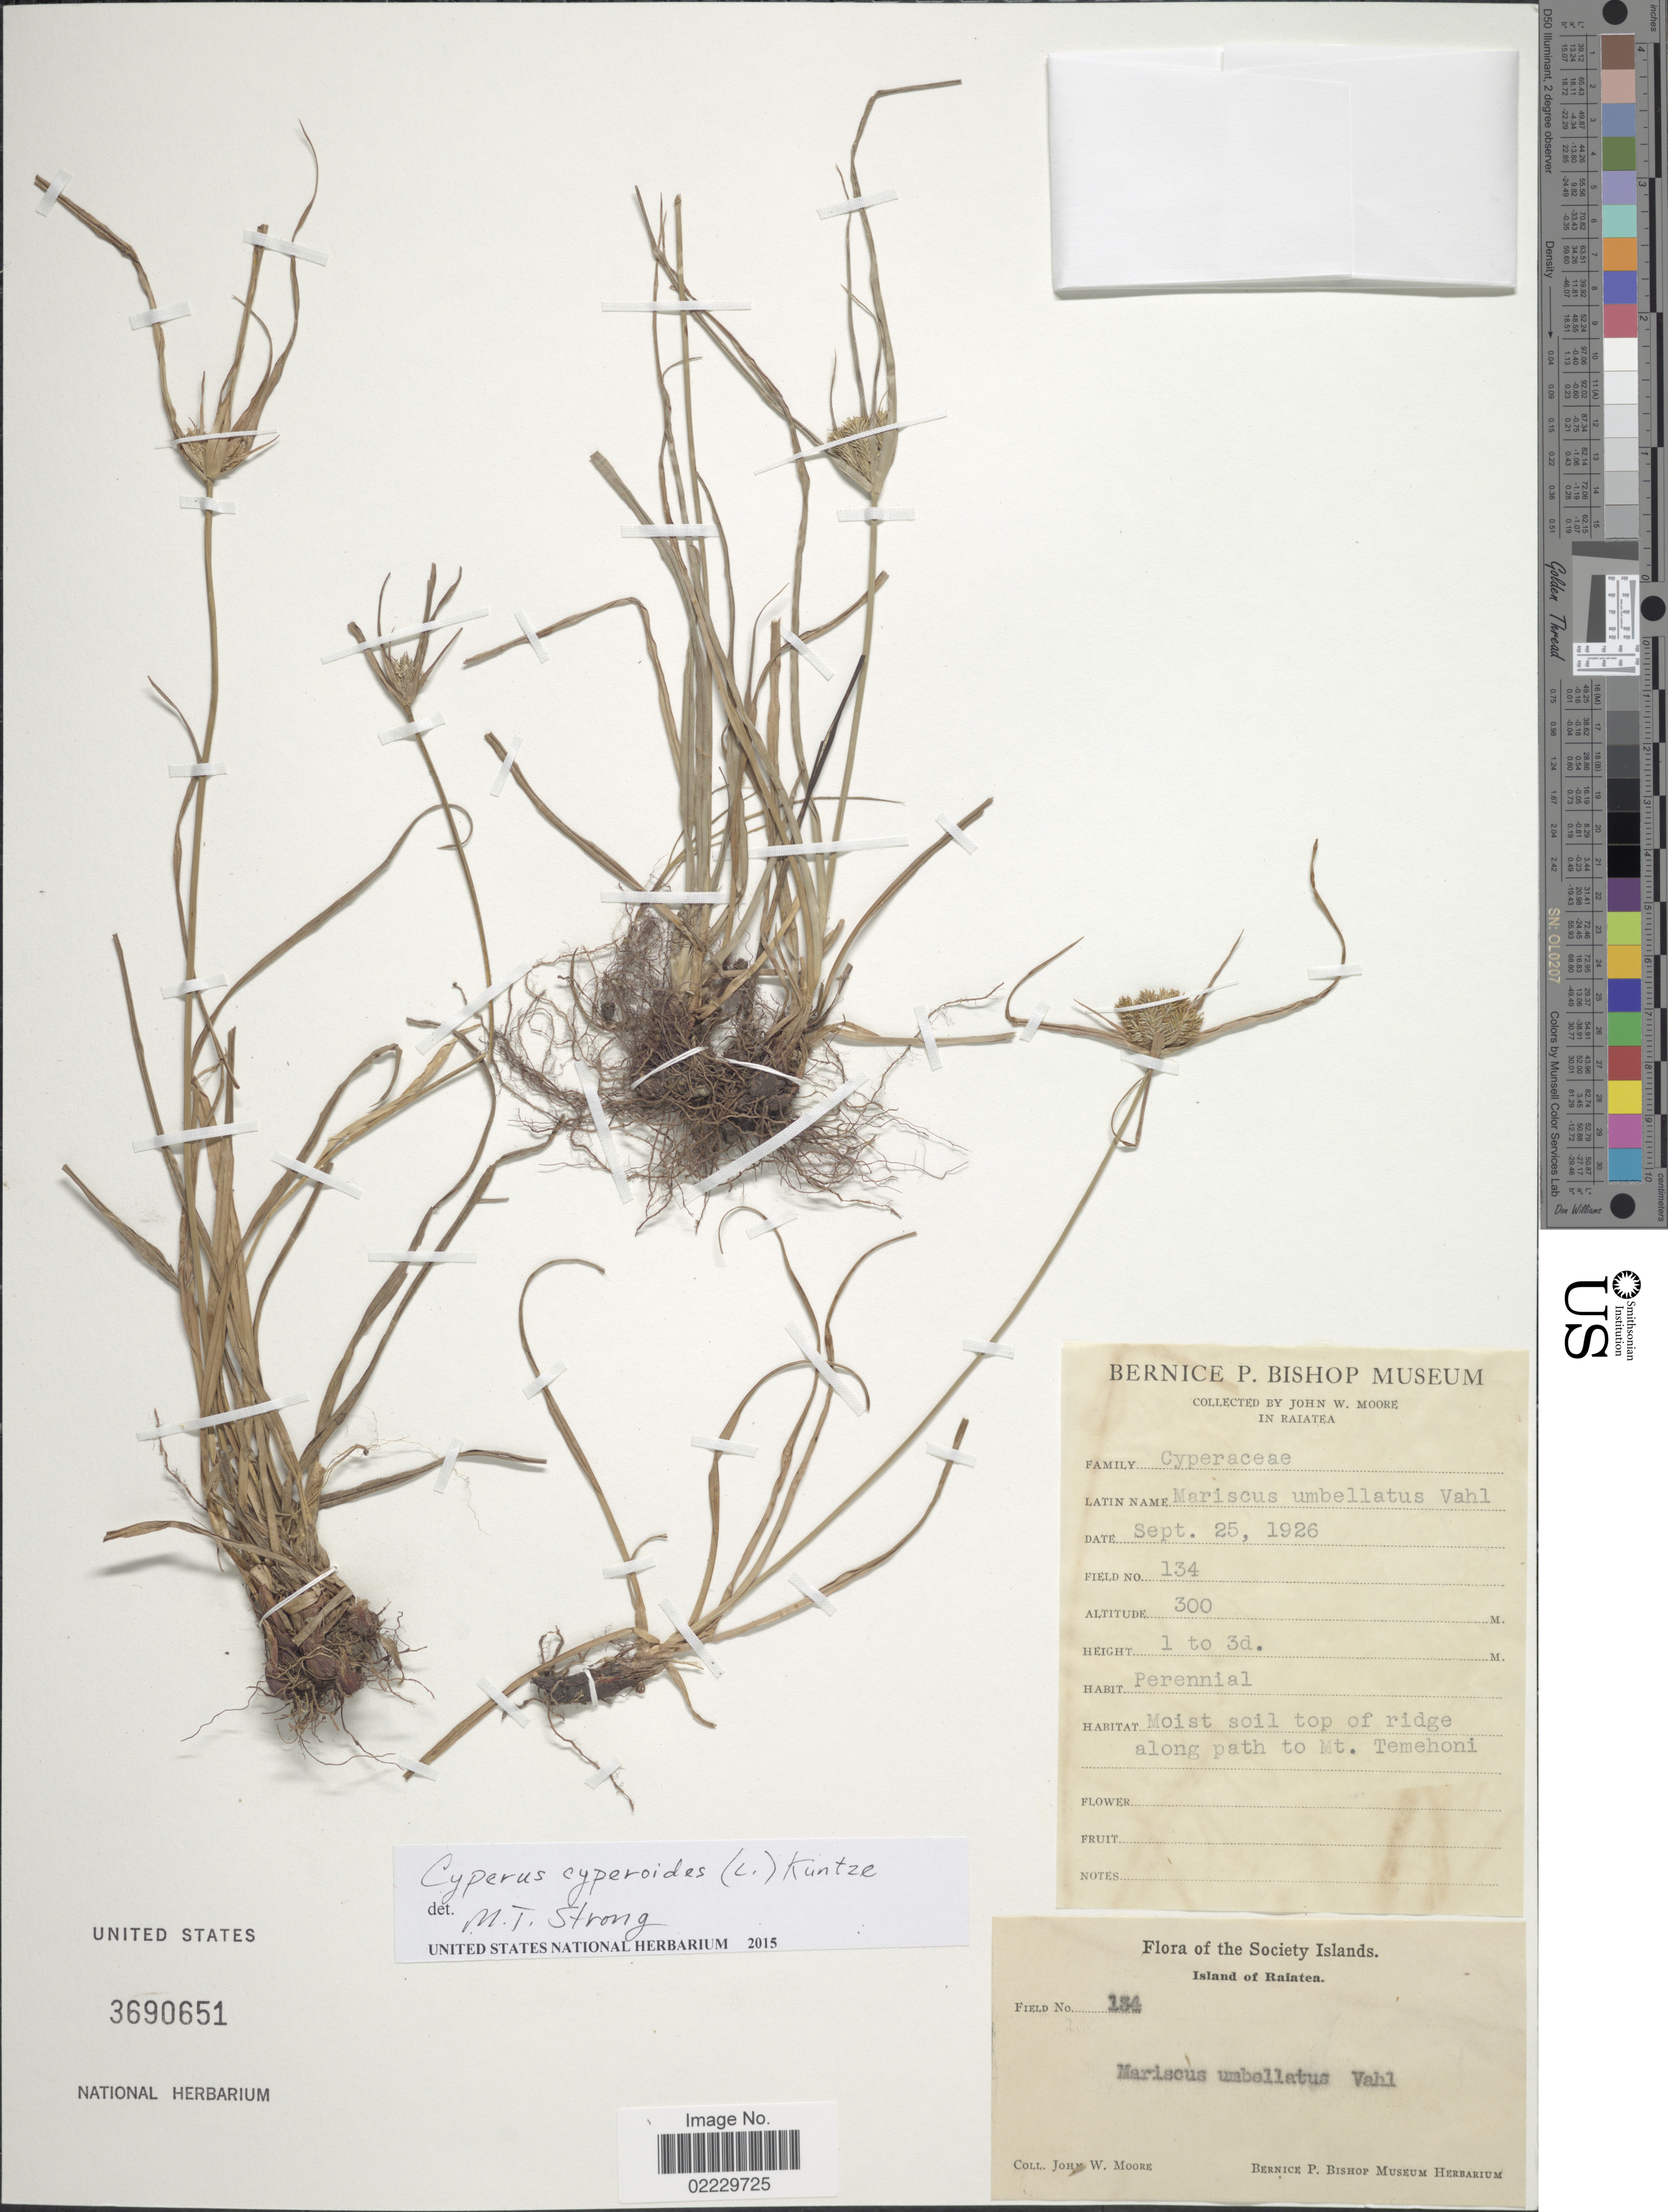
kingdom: Plantae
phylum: Tracheophyta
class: Liliopsida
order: Poales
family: Cyperaceae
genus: Cyperus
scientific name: Cyperus cyperoides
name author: (L.) Kuntze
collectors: J. Moore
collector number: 134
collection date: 1926-09-25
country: French Polynesia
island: Raiatea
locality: Society Islands, Island of Raiatea, along path to Mt. Temehoni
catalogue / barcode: US 3690651